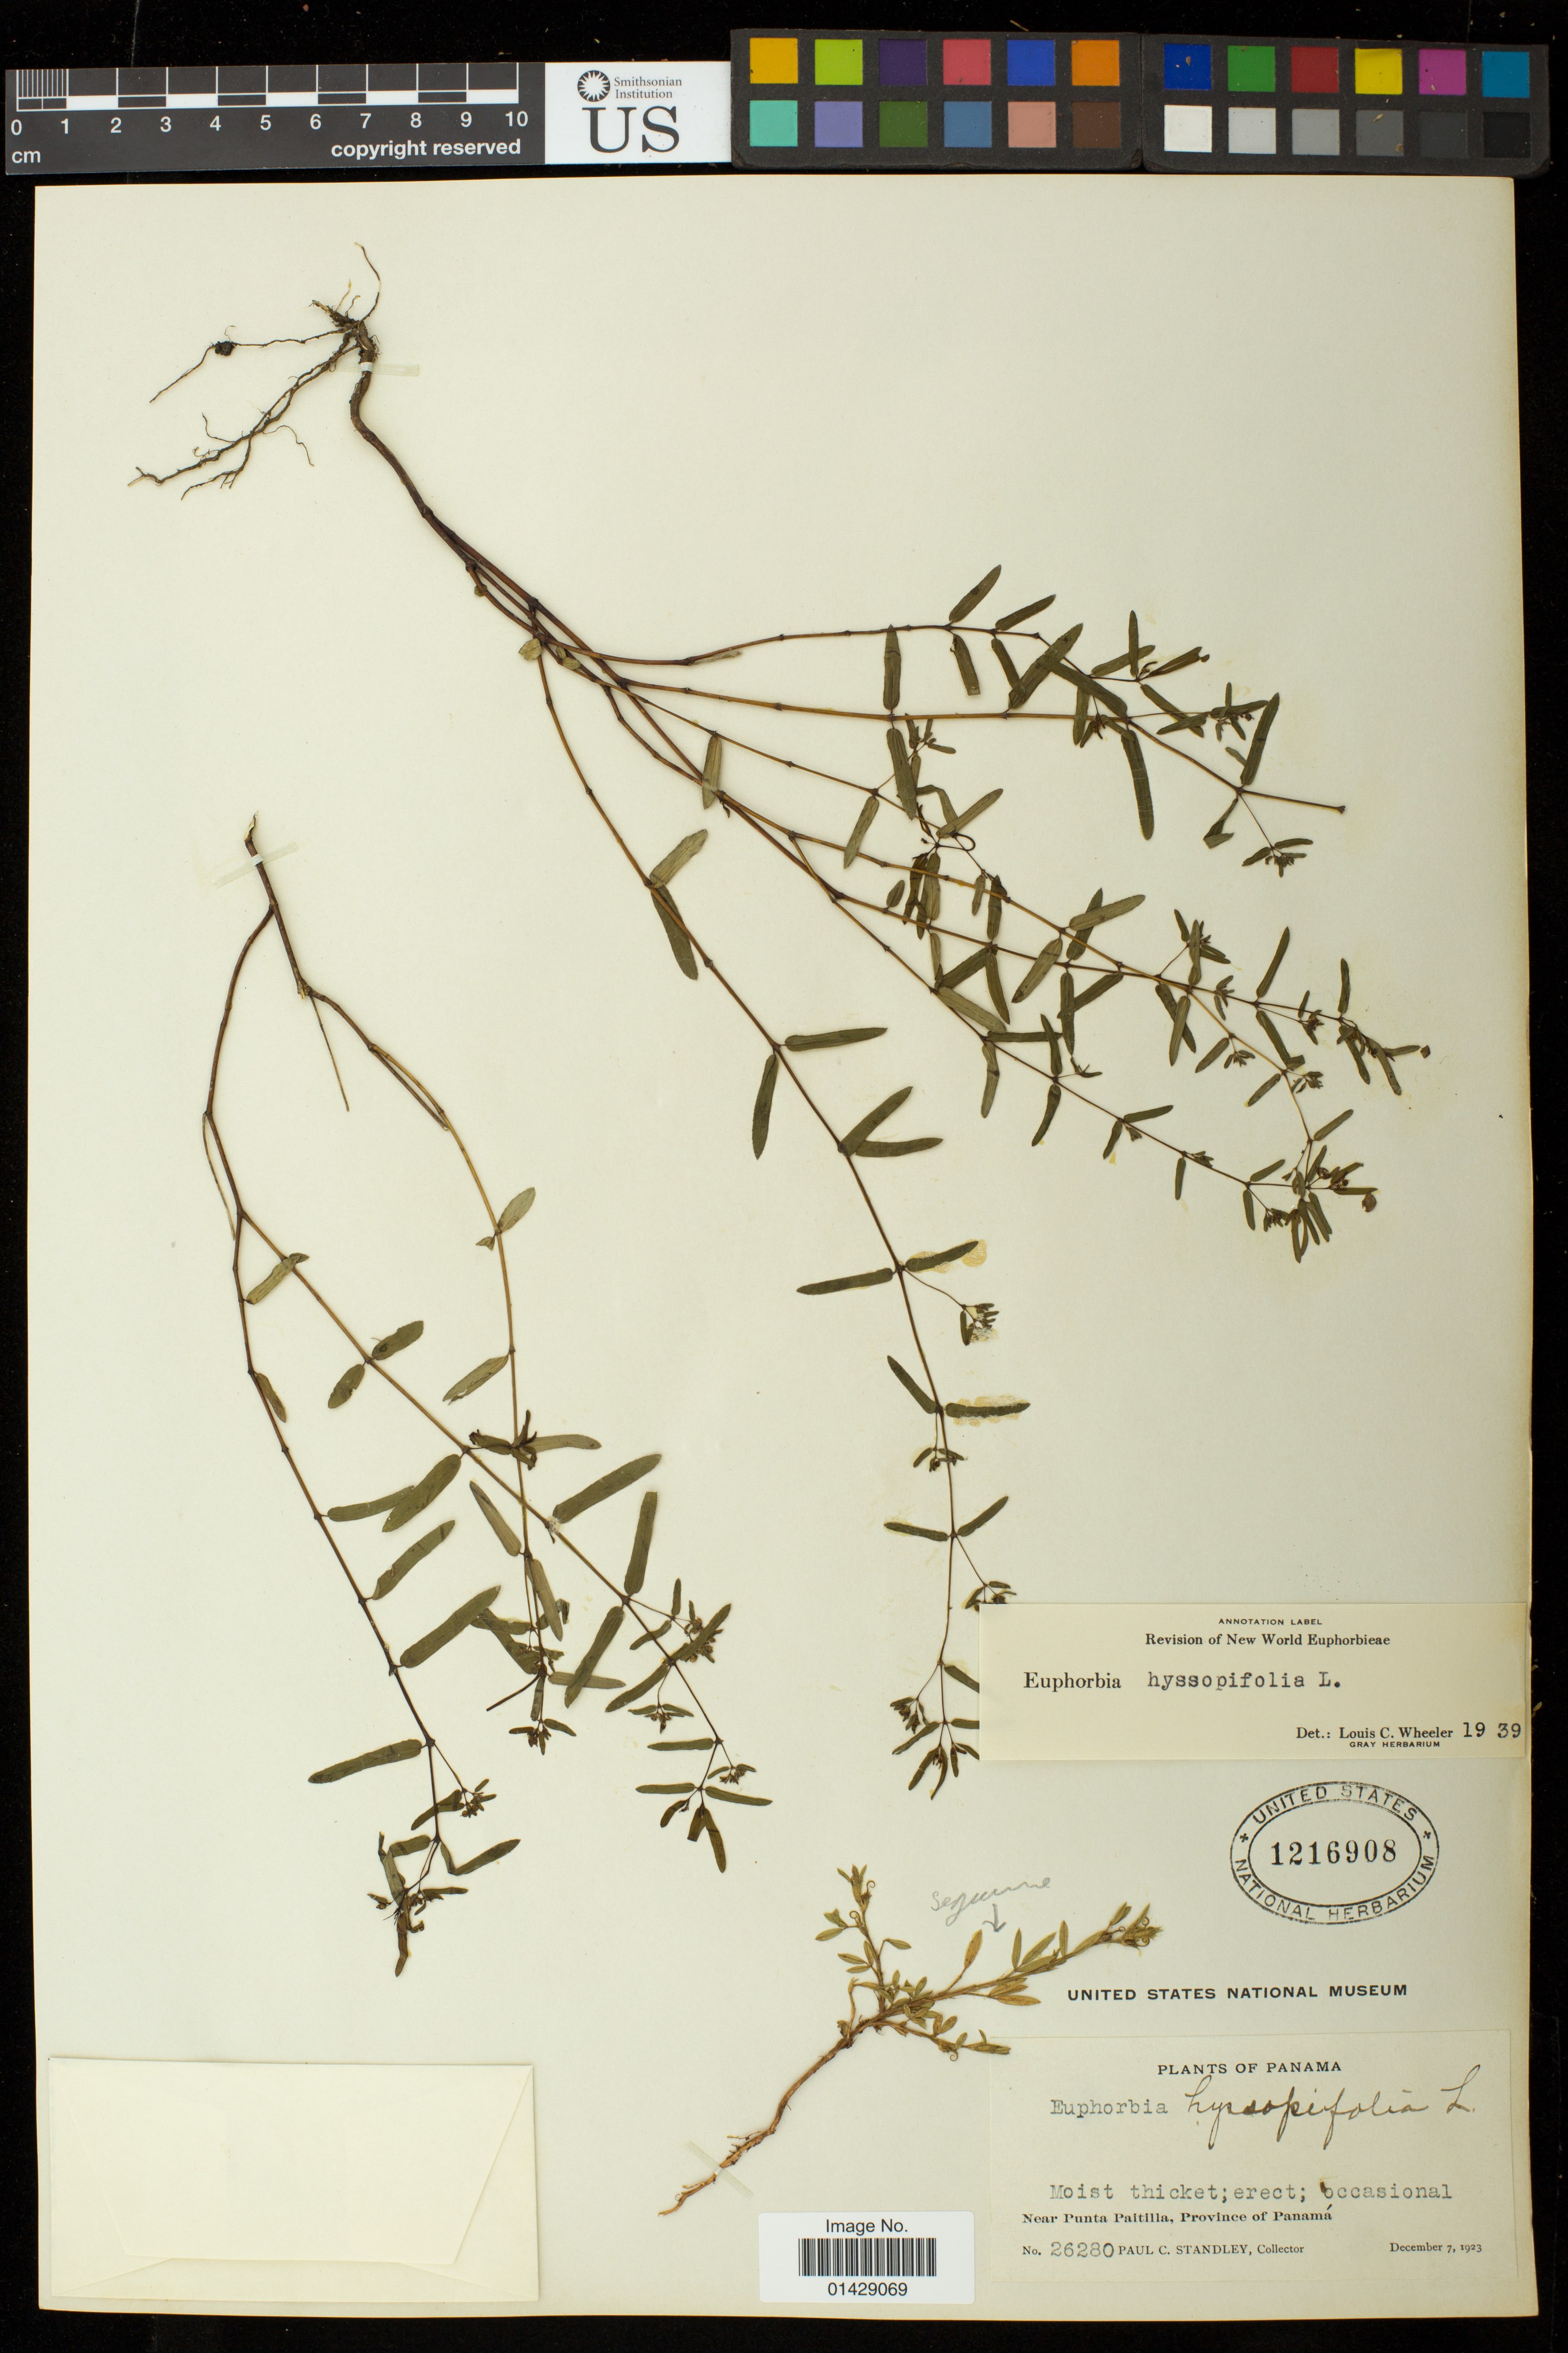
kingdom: Plantae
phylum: Tracheophyta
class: Magnoliopsida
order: Malpighiales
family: Euphorbiaceae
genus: Euphorbia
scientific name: Euphorbia hyssopifolia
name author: L.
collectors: P. C. Standley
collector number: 26280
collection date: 1923-12-07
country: Panama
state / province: Panamá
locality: Near Punta Paitilla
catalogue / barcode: US 1216908